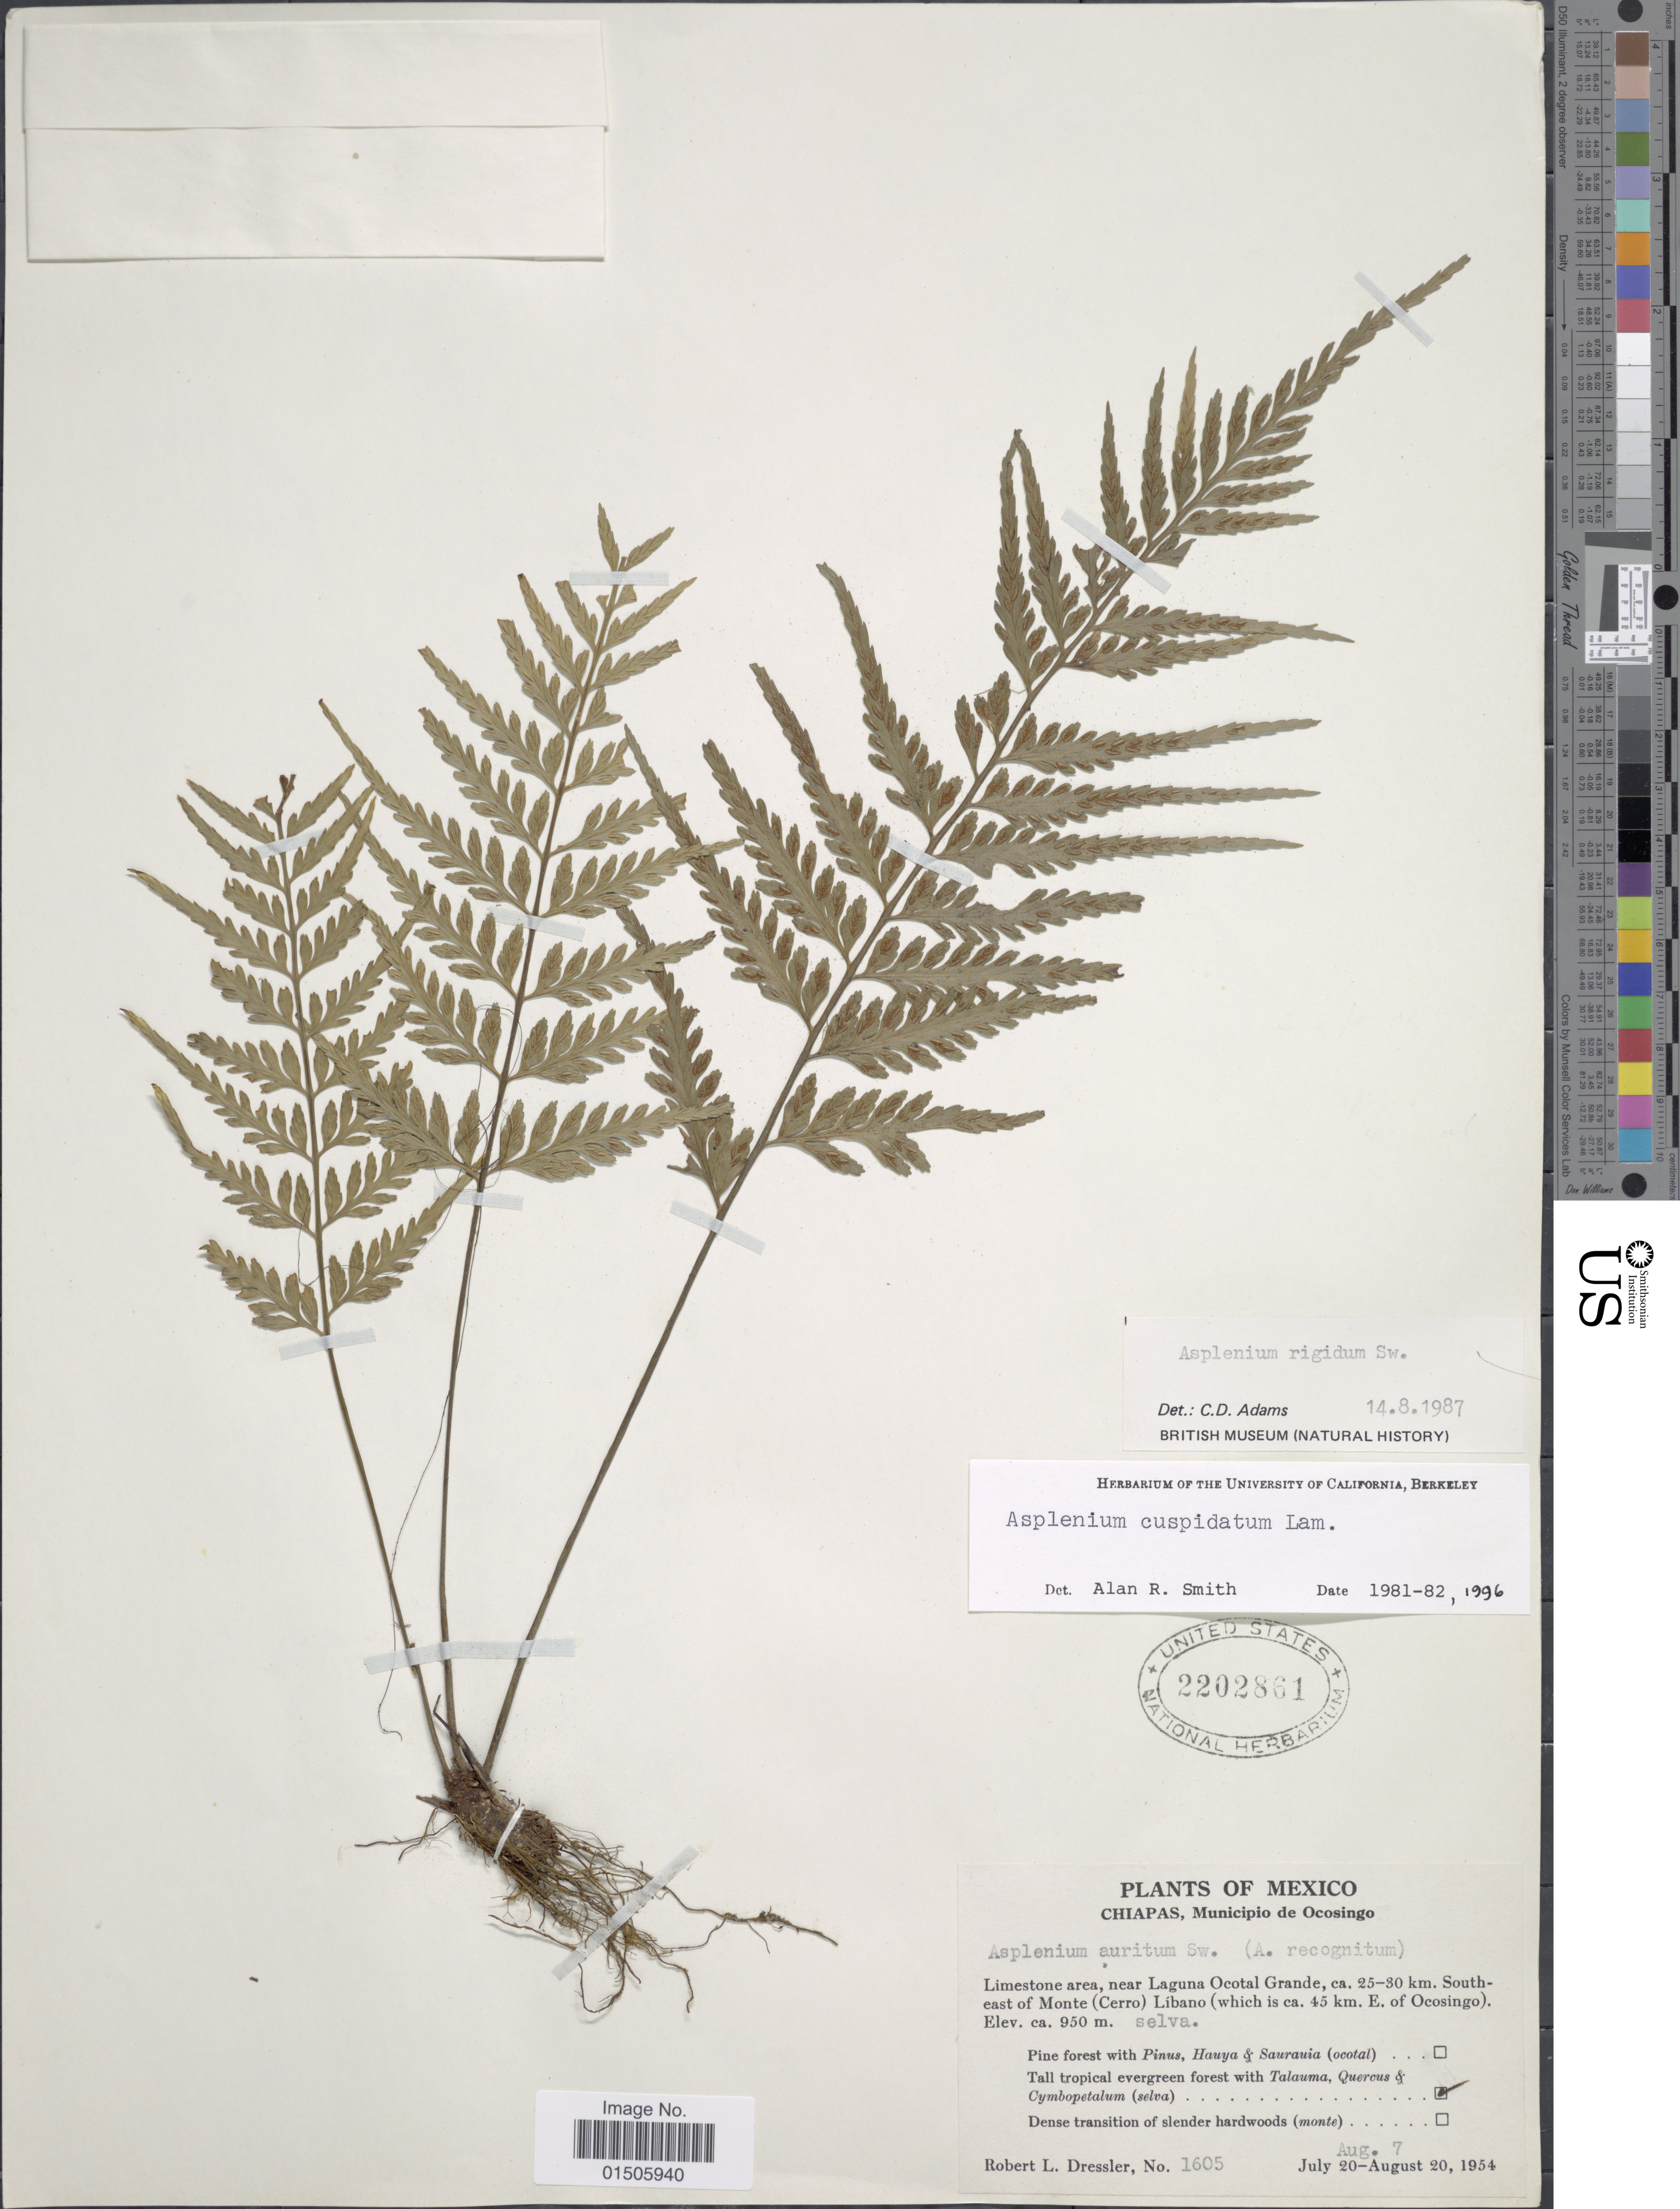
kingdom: Plantae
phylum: Tracheophyta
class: Polypodiopsida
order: Polypodiales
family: Aspleniaceae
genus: Asplenium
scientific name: Asplenium cuspidatum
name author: Lam.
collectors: R. Dressler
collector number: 1605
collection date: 1954-08-07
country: Mexico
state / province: Chiapas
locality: Near Laguna Ocotal Grande ca. 25-30 km. Southeast of Monte (Cerro) Libano (which is ca. 45 km E. of Ocosingo), Muncipio de Ocosingo.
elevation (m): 950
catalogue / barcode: US 2202861